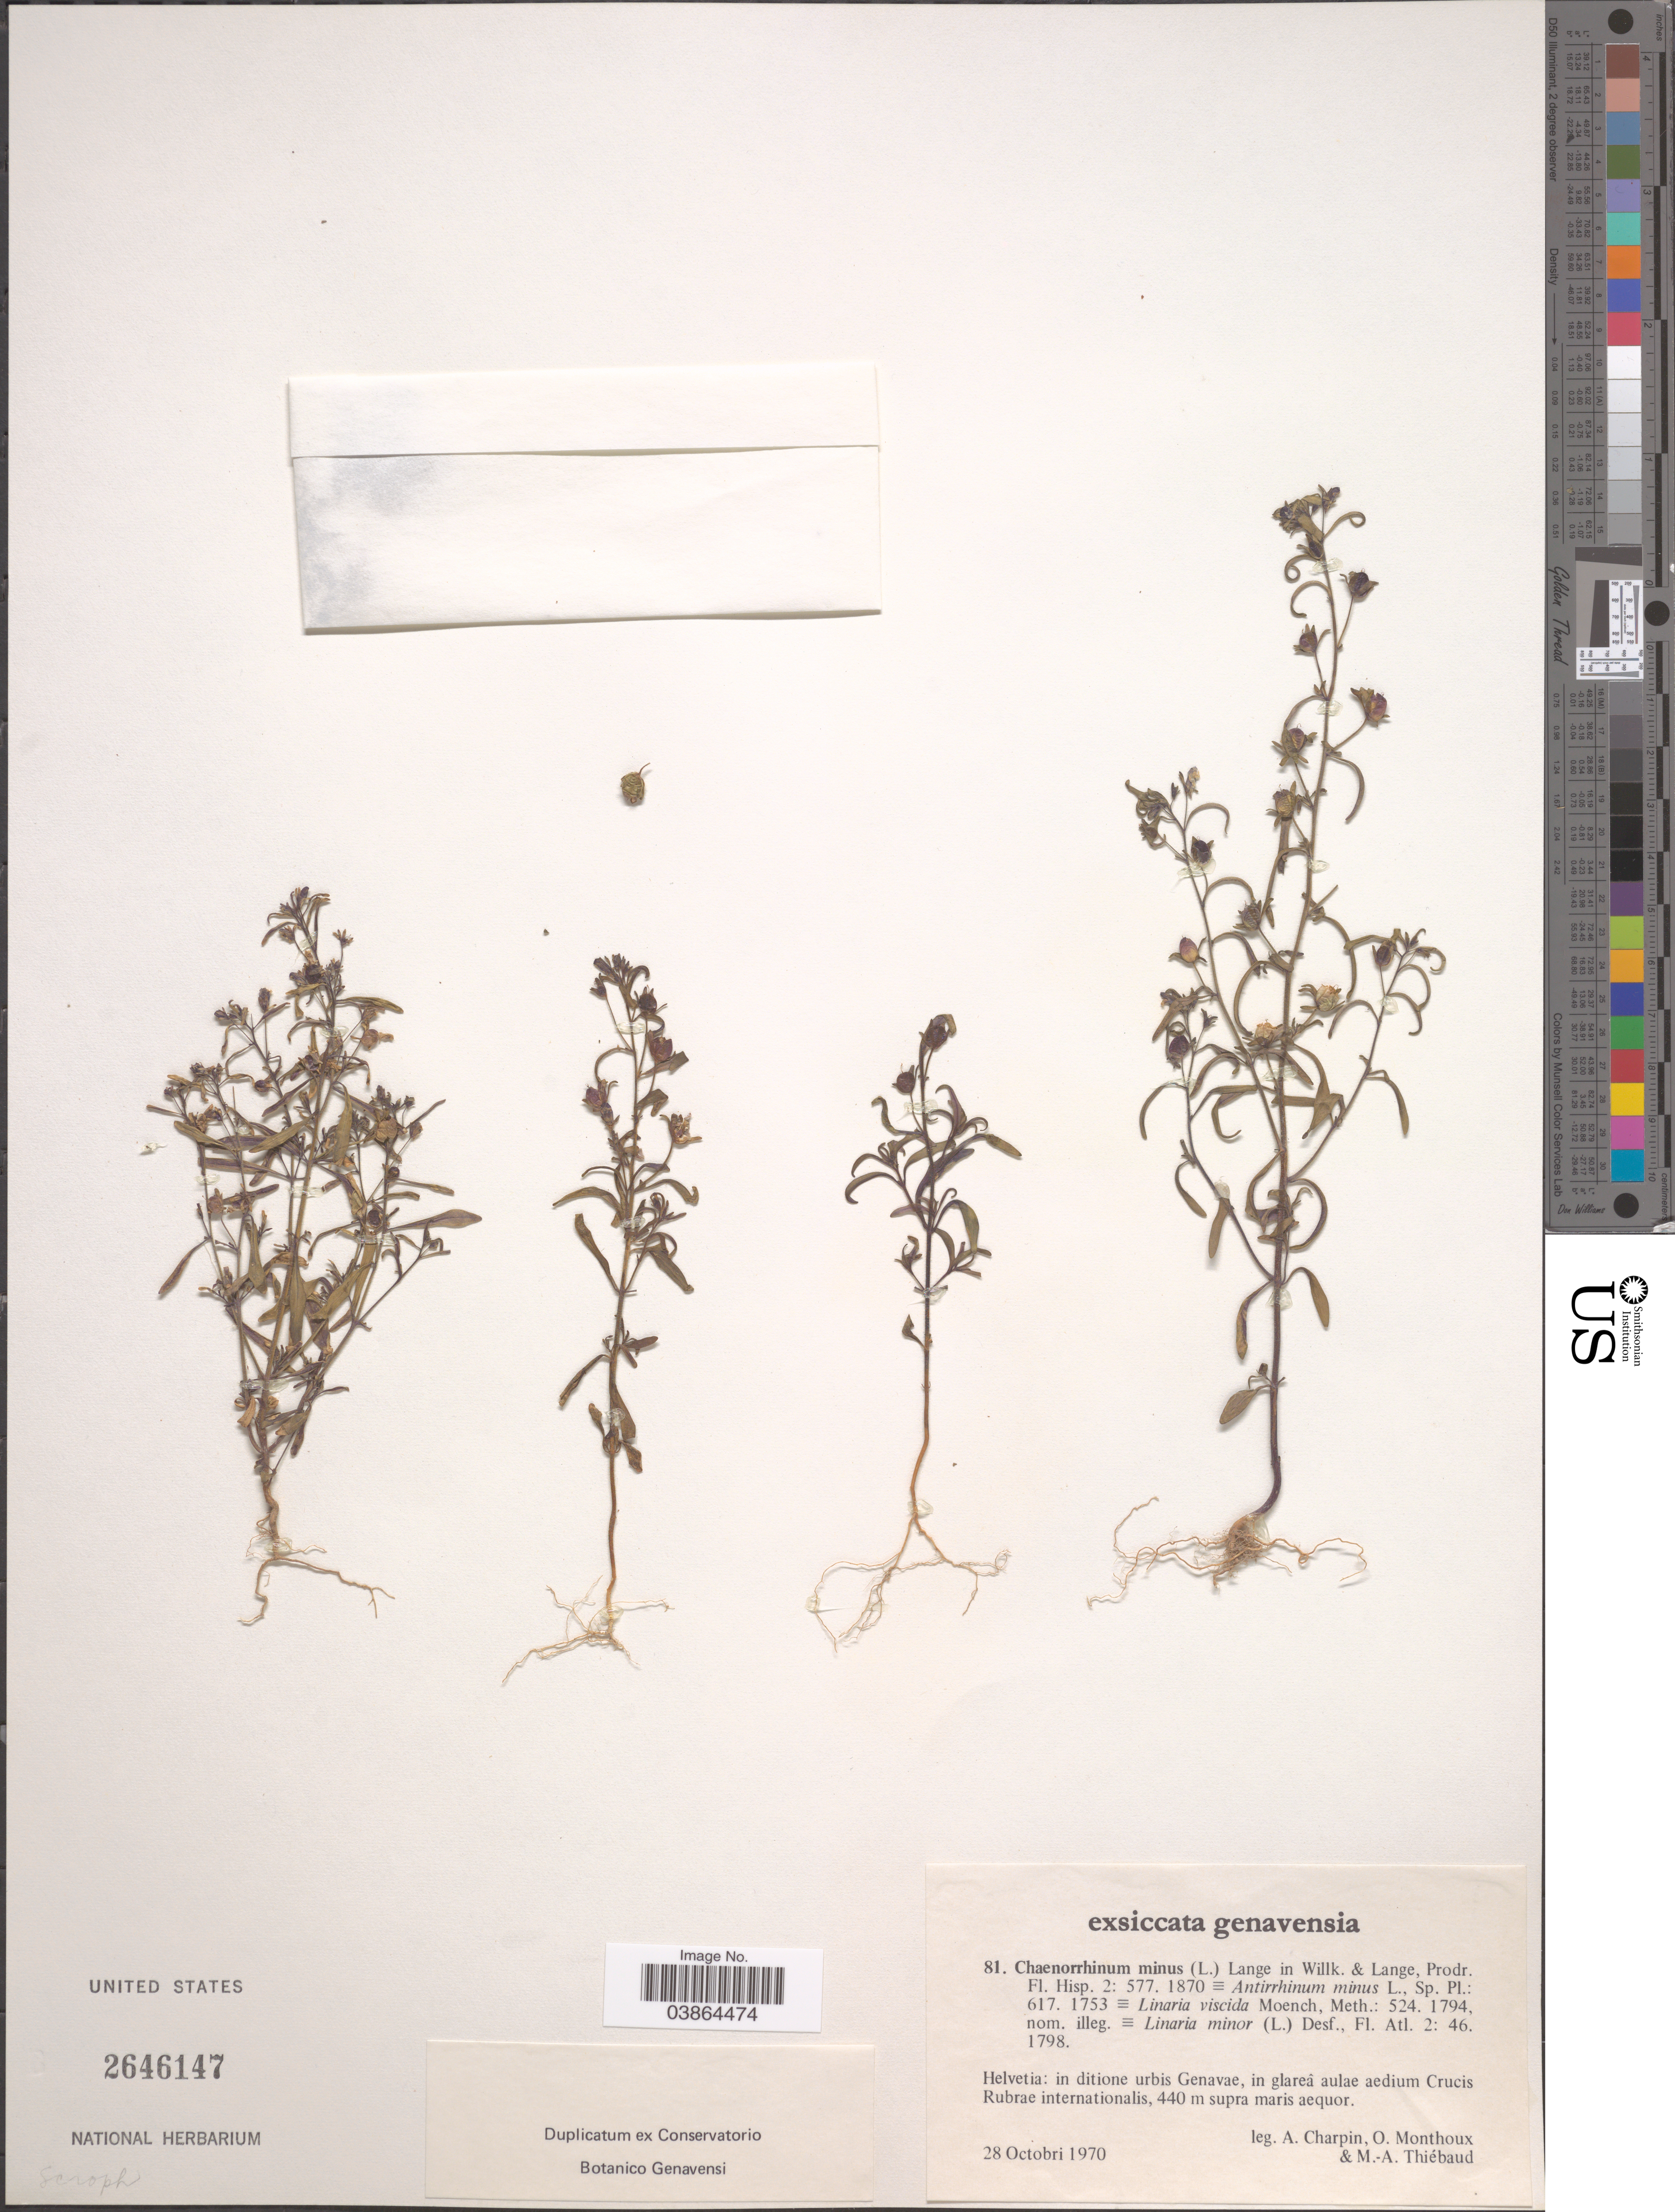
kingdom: Plantae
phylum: Tracheophyta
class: Magnoliopsida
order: Lamiales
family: Plantaginaceae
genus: Chaenorrhinum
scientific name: Chaenorrhinum minor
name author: (L.) Lange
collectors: A. Charpin, O. Monthoux & M. Thiebaud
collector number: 81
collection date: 1970-10-28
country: Switzerland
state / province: Genève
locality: Helvetia: in ditione urbis Genevae, in glareâ aulae aedium Crucis Rubrae internationalis.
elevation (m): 440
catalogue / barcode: US 2646147